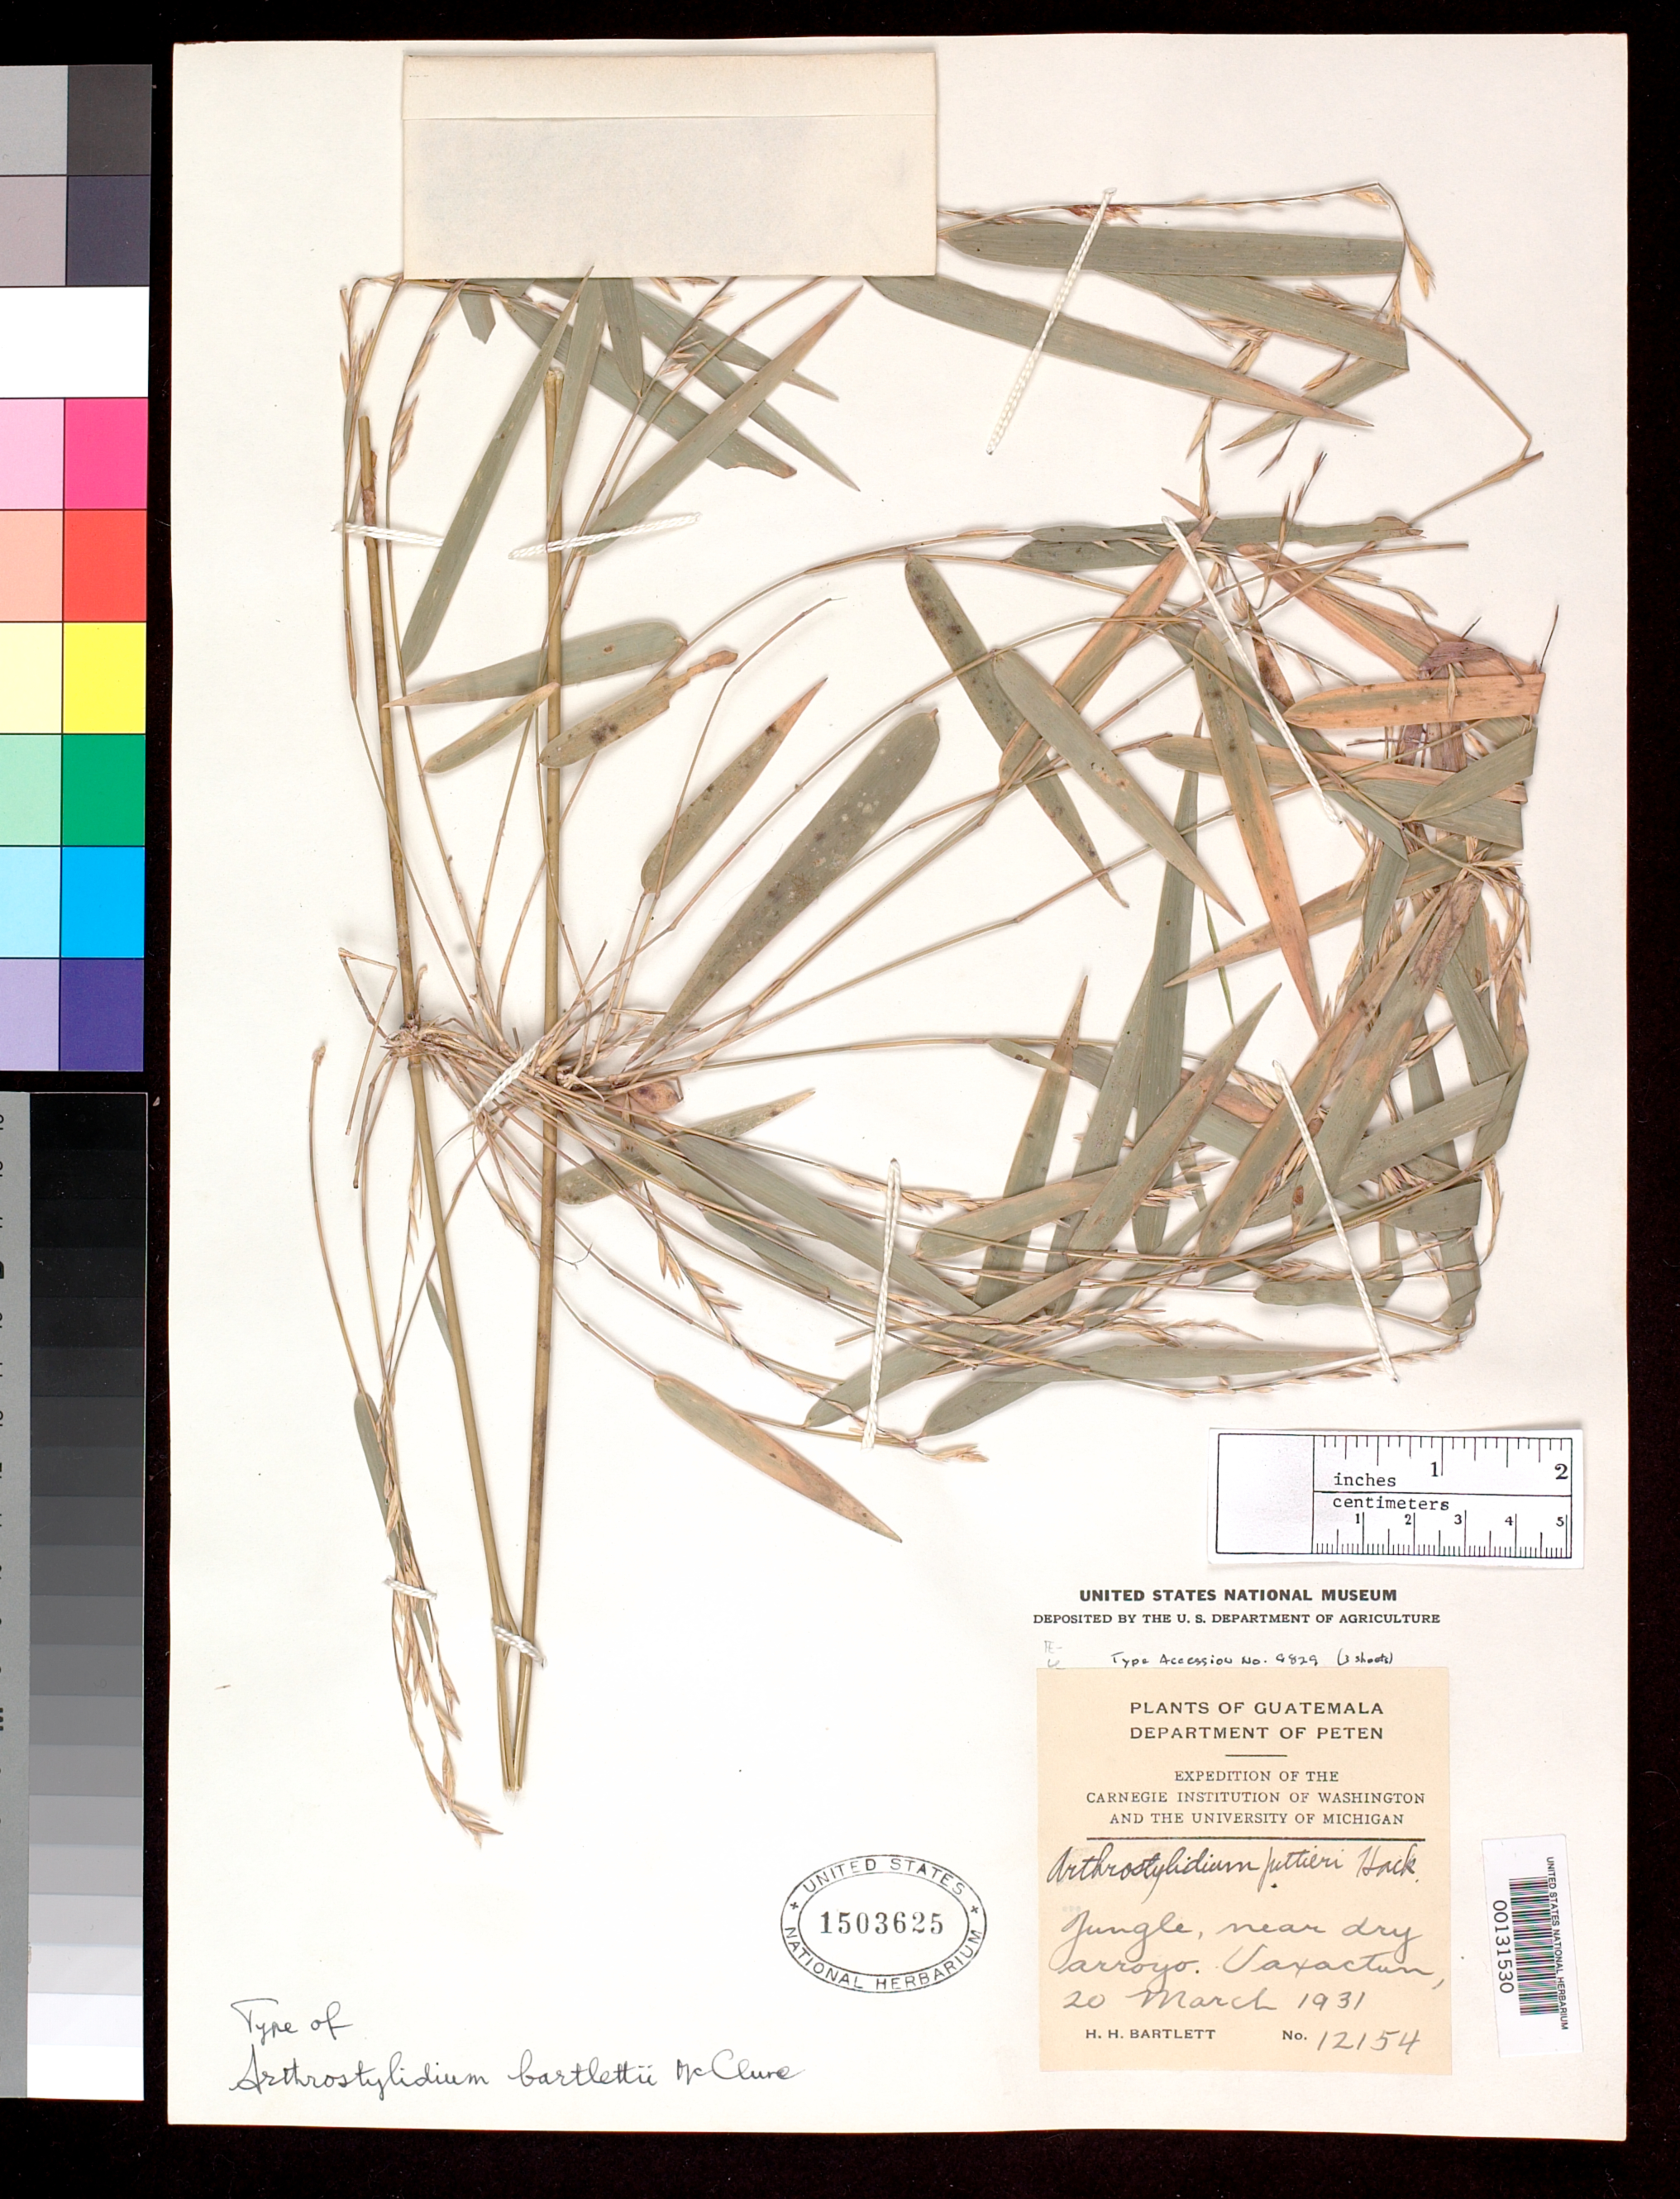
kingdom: Plantae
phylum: Tracheophyta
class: Liliopsida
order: Poales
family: Poaceae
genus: Arthrostylidium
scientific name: Arthrostylidium bartlettii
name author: McClure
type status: Holotype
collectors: H. H. Bartlett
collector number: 12154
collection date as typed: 20 Mar 1931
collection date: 1931-03-20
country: Guatemala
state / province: El Petén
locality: Uaxactún.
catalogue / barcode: US 1503625